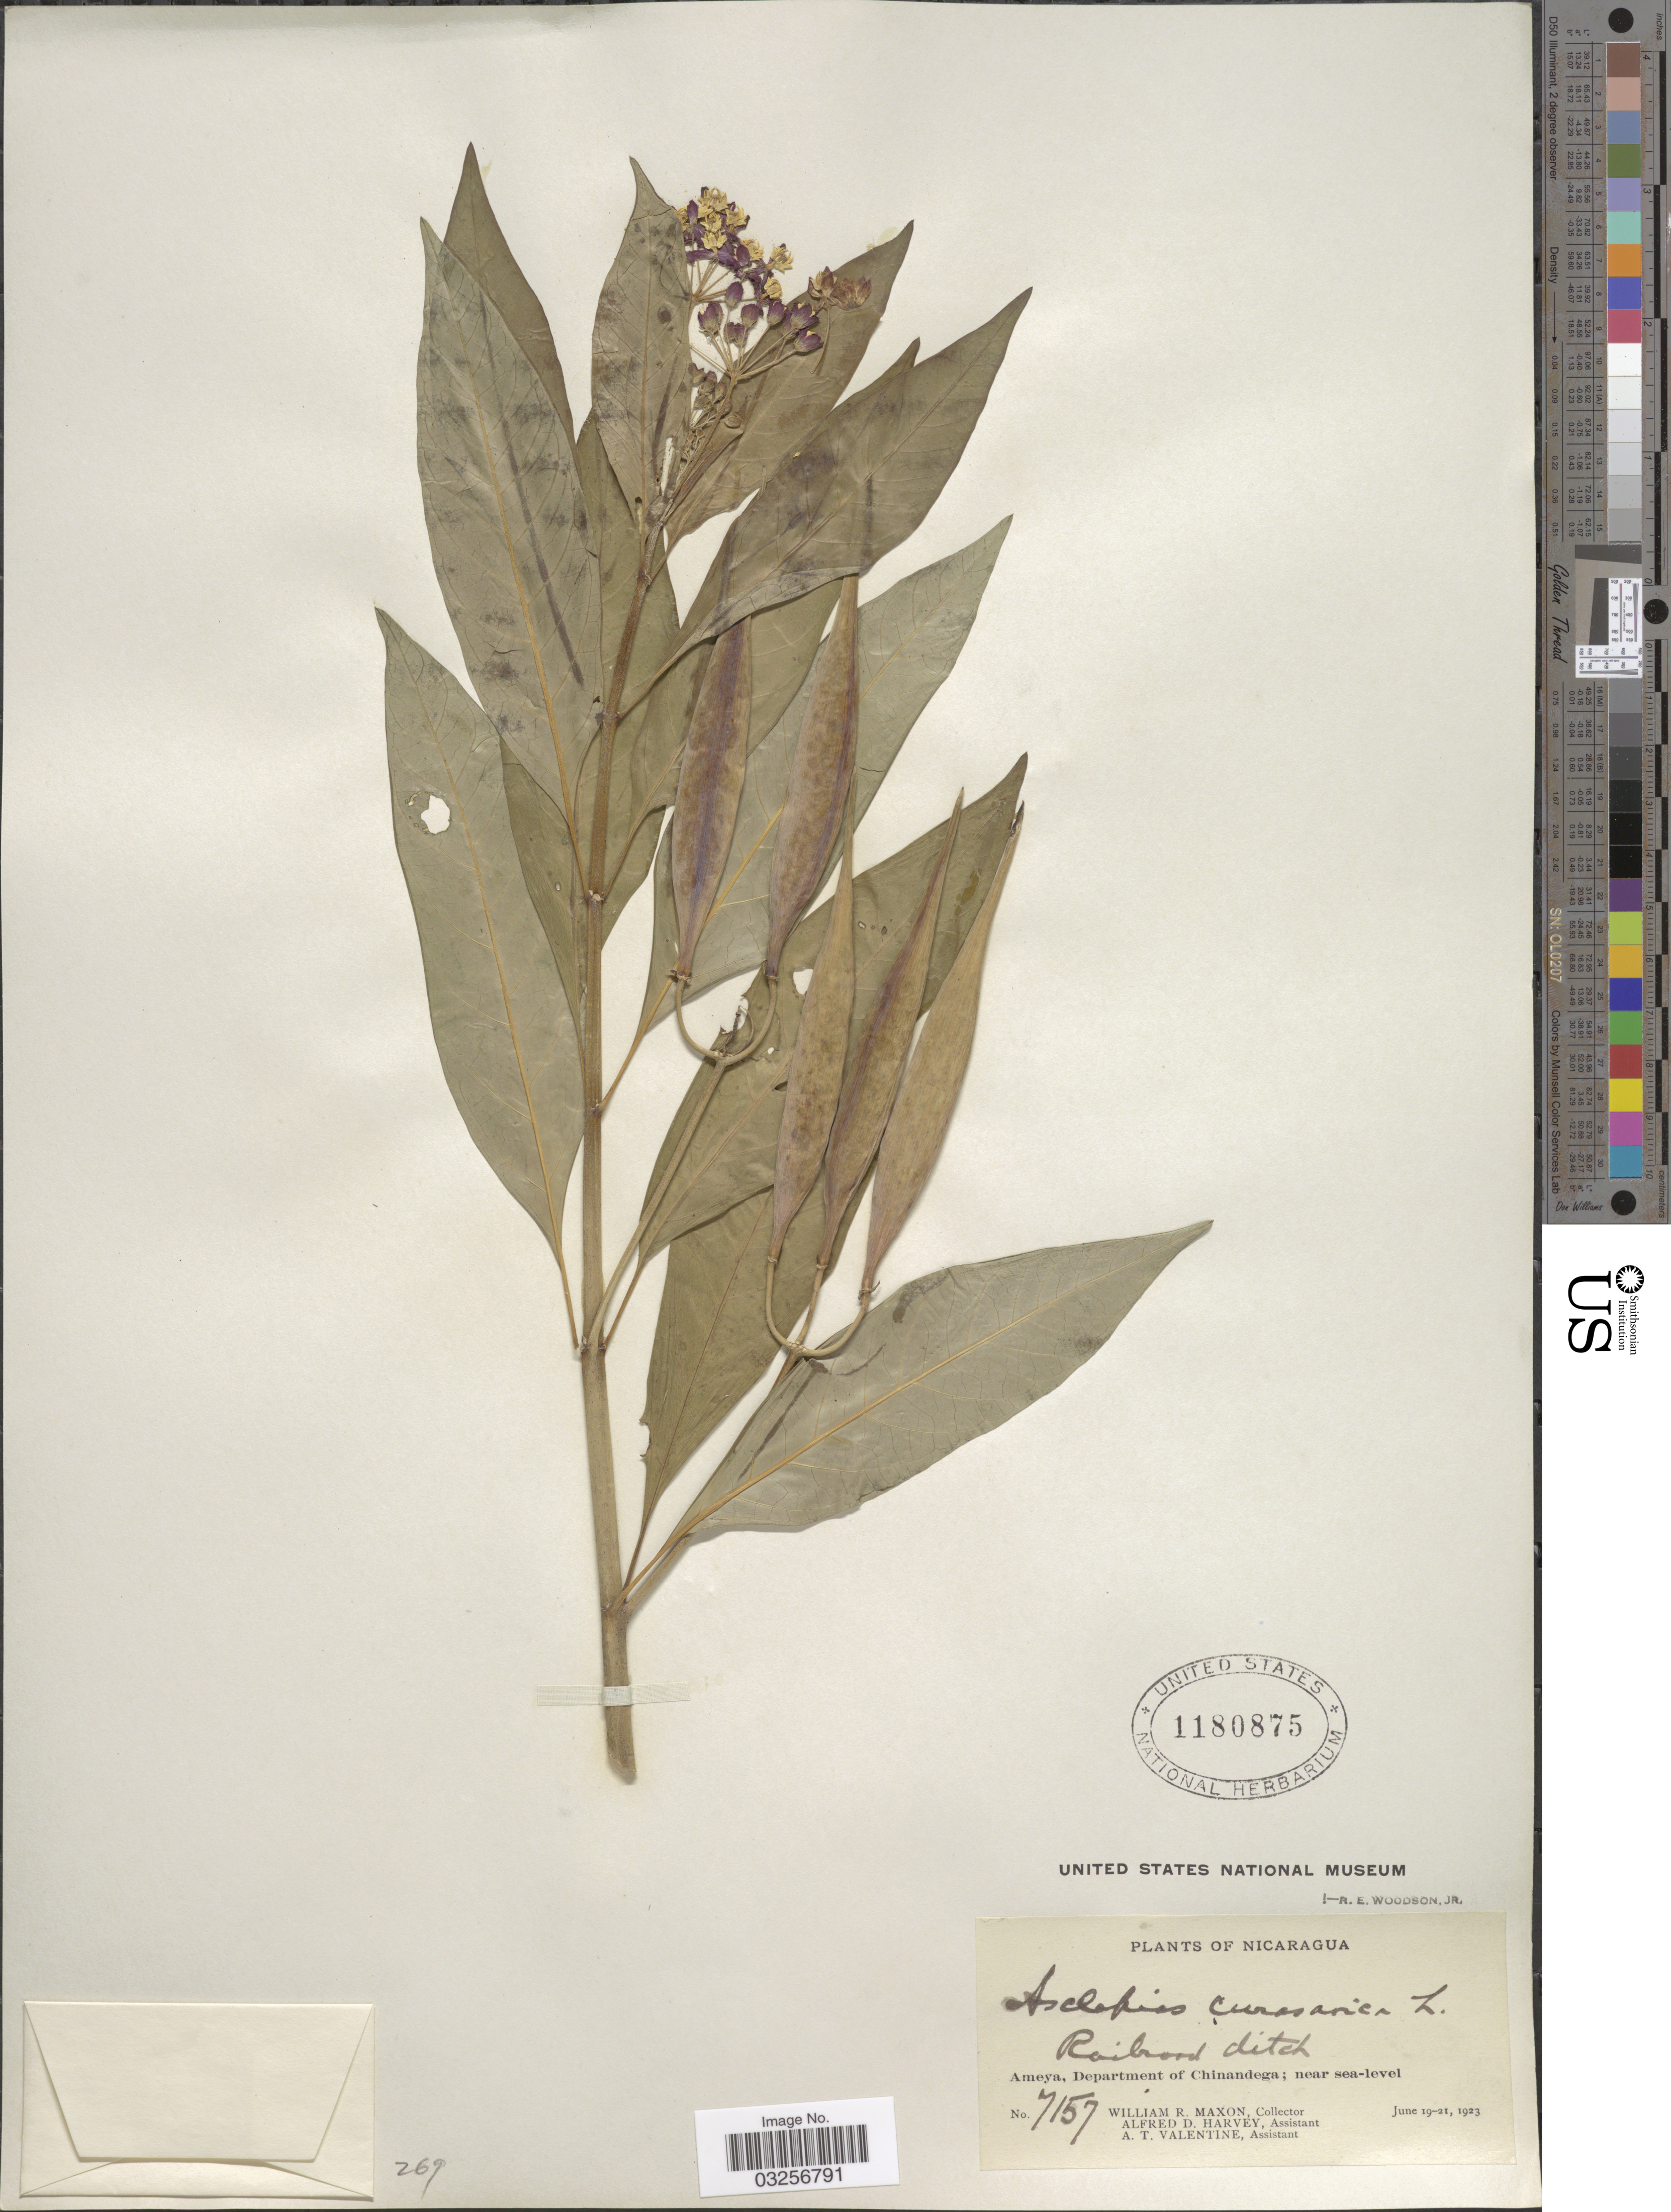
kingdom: Plantae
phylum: Tracheophyta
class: Magnoliopsida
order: Gentianales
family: Apocynaceae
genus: Asclepias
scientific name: Asclepias curassavica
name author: L.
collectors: W. R. Maxon, A. D. Harvey & A. Valentine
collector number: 7157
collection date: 1923-06-19/1923-06-21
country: Nicaragua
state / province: Chinandega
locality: Railroad ditch. Ameya, Department of Chinandega.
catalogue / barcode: US 1180875